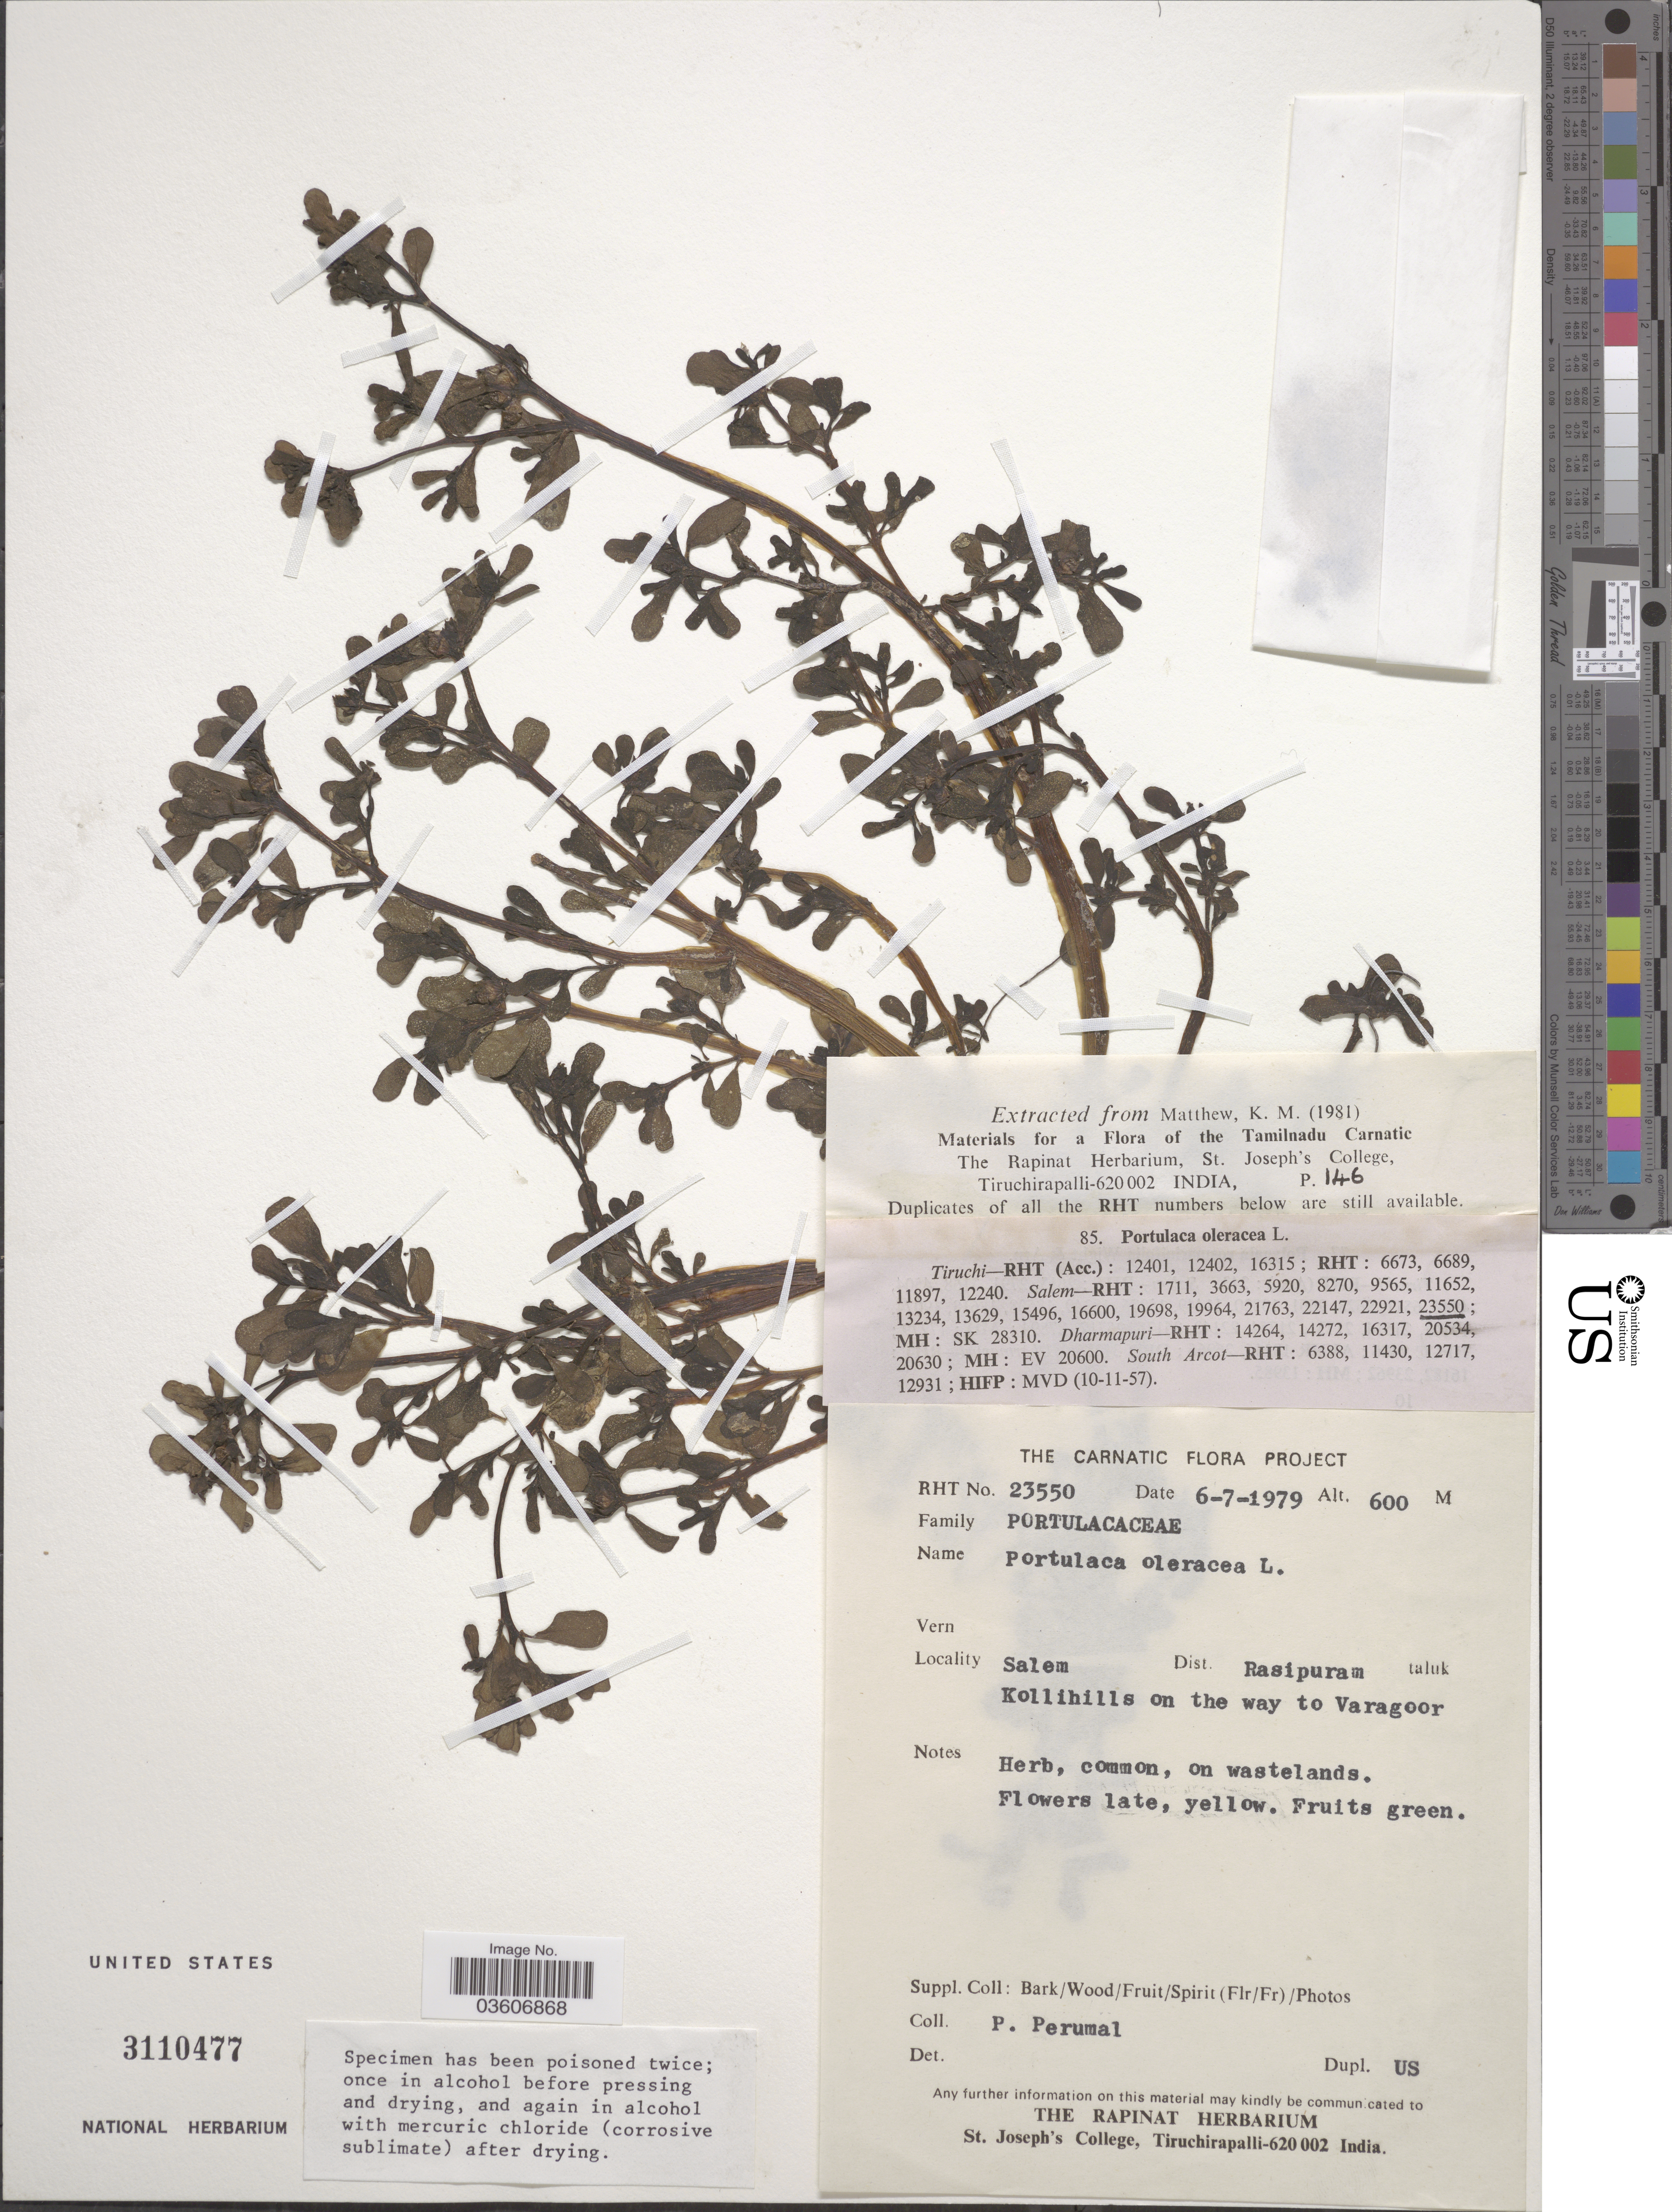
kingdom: Plantae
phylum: Tracheophyta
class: Magnoliopsida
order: Caryophyllales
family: Portulacaceae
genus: Portulaca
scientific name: Portulaca oleracea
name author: L.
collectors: P. Perumal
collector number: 23550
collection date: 1979-07-06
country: India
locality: Salem, Dist. Rasipuram taluk. Kollihills on the way to Varagoor.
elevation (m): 600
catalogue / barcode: US 3110477